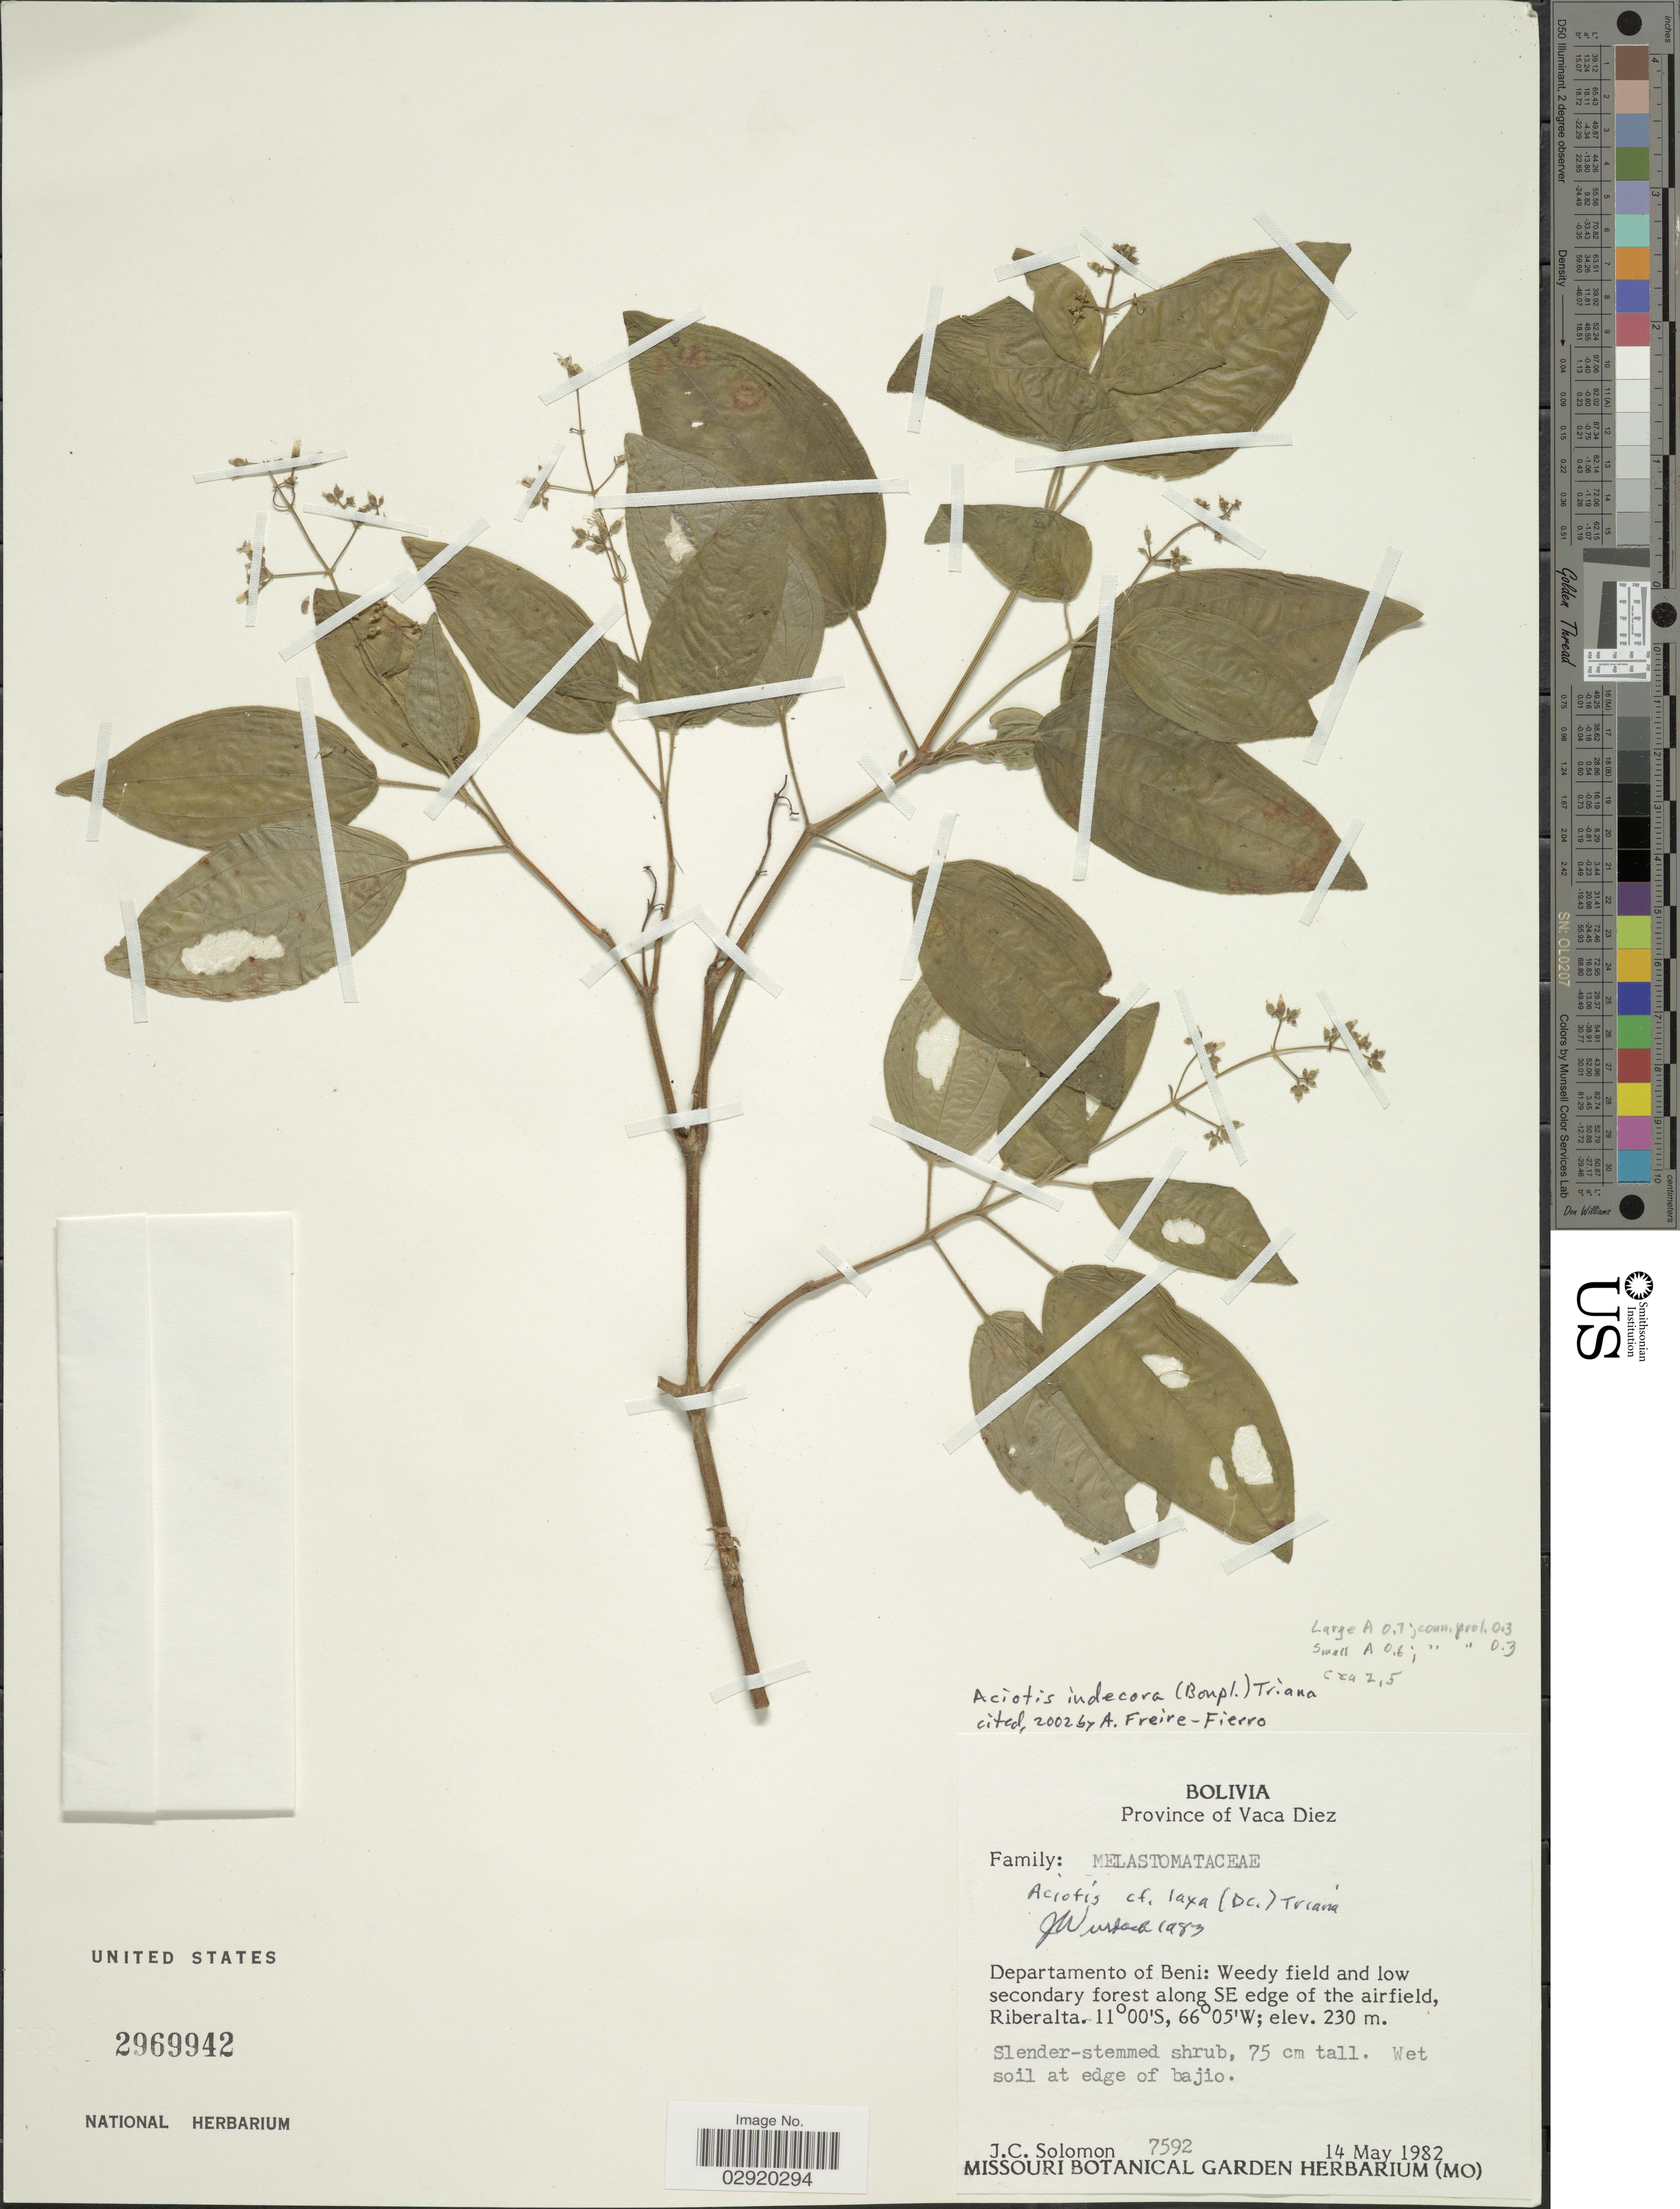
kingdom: Plantae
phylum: Tracheophyta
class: Magnoliopsida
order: Myrtales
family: Melastomataceae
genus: Aciotis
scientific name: Aciotis indecora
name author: (Bonpl.) Triana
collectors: J. C. Solomon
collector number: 7592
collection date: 1982-05-14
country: Bolivia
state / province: Beni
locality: Province of Vaca Diez. Departamento of Beni: Weedy field and low secondary forest along SE edge of the airfield, Riberalta.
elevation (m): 230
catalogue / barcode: US 2969942